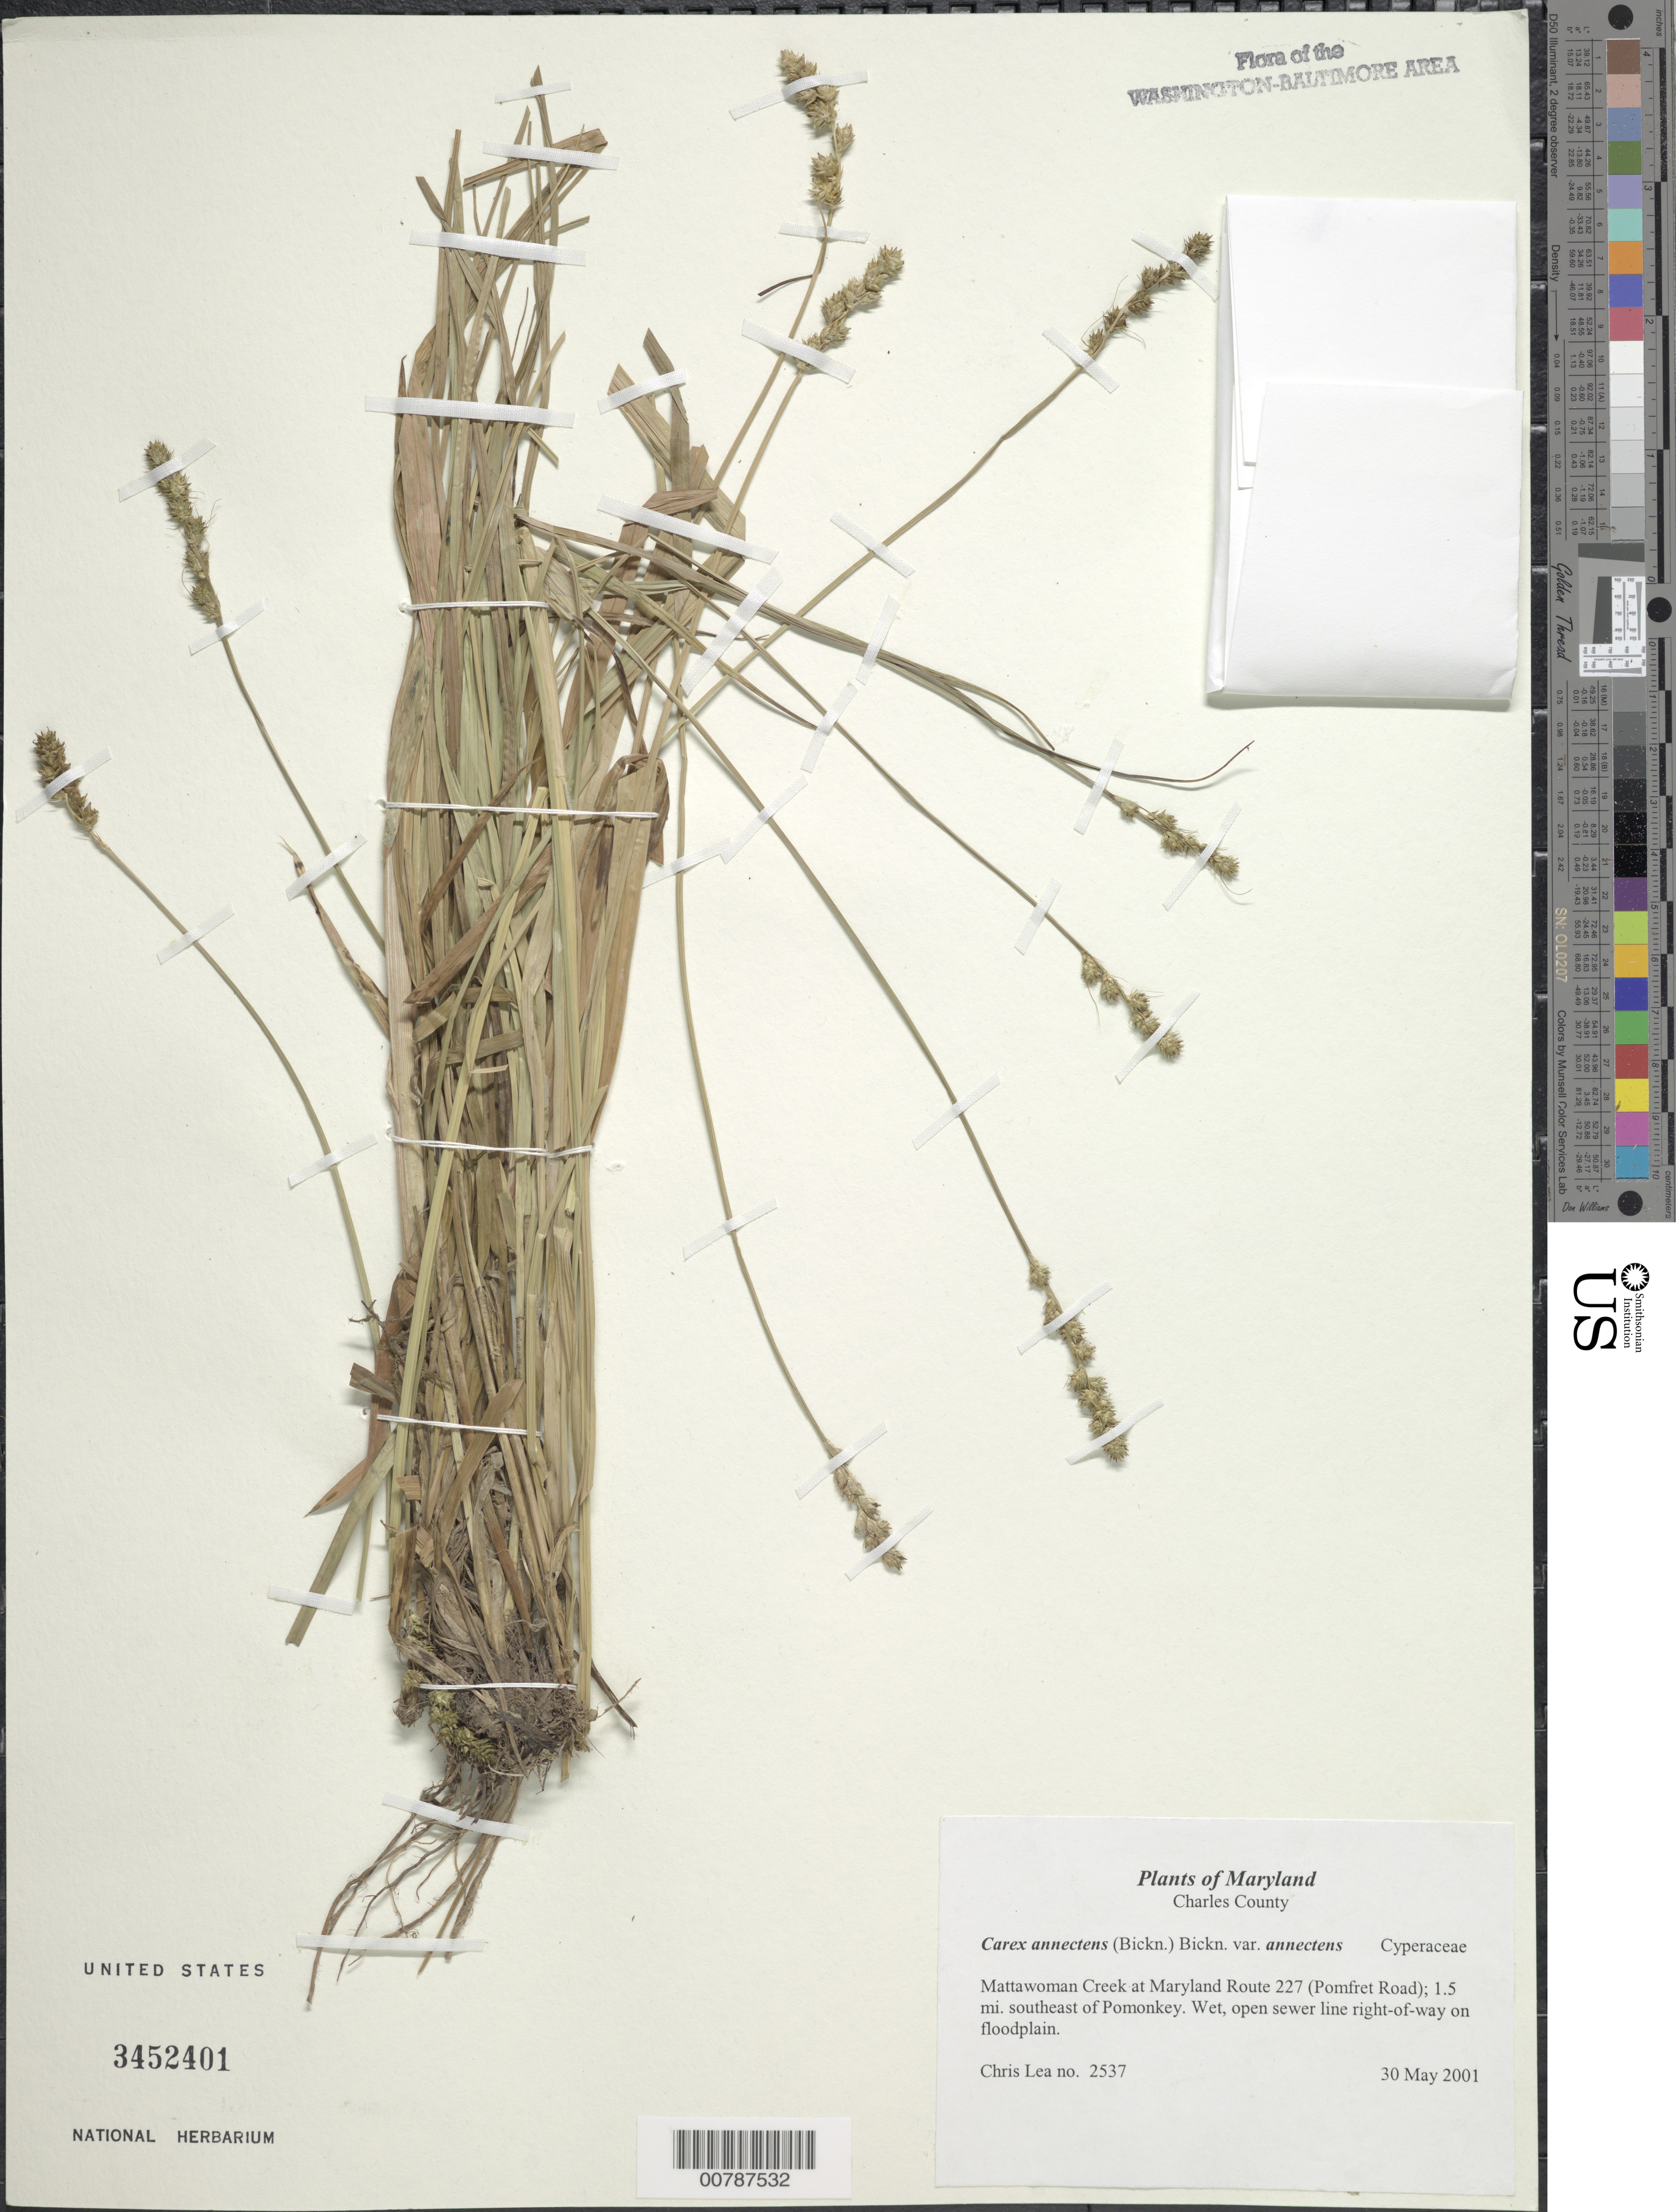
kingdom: Plantae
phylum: Tracheophyta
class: Liliopsida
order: Poales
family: Cyperaceae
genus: Carex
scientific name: Carex annectens var. annectens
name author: (E.P. Bicknell) E.P. Bicknell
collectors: C. Lea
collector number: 2537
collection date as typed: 30 May 2001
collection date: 2001-05-30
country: United States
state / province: Maryland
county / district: Charles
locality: Mattawoman Creek at Maryland Route 227 (Pomfret Road); 1.5 mi. southeast of Pomonkey.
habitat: Wet, open sewer line right-of-way on floodplain.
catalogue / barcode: US 3452401